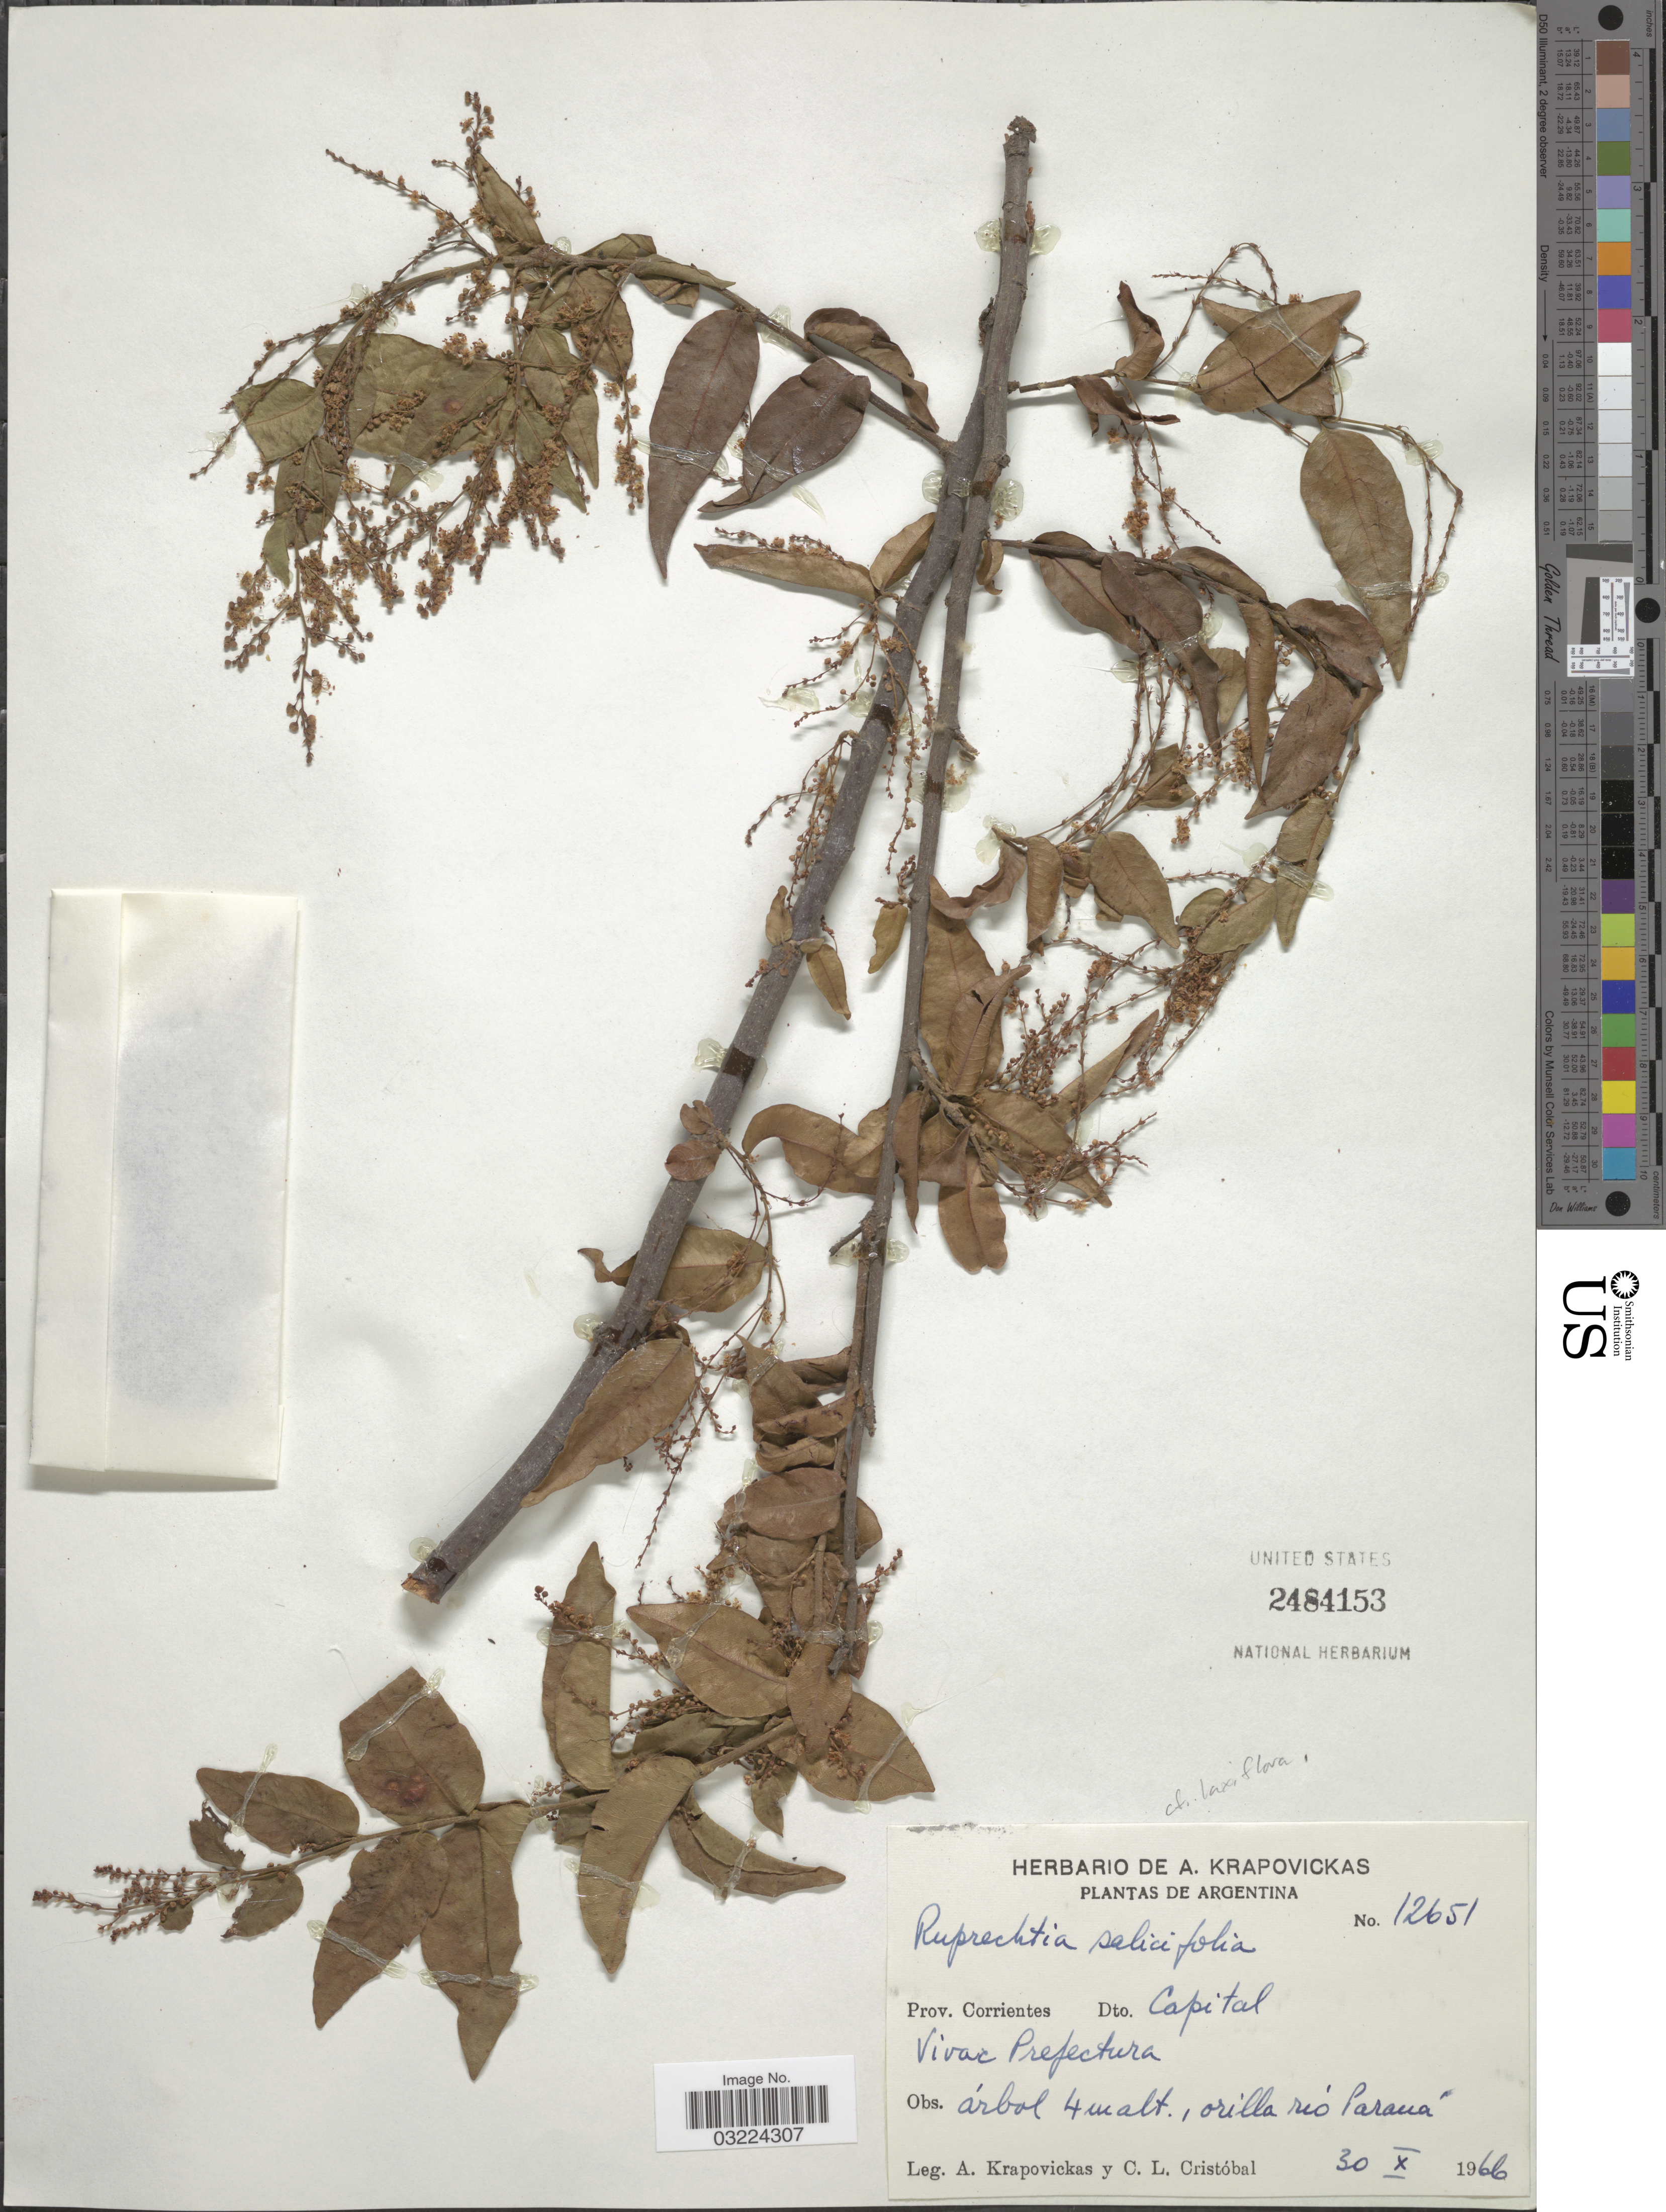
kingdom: Plantae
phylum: Tracheophyta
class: Magnoliopsida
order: Caryophyllales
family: Polygonaceae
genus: Ruprechtia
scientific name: Ruprechtia salicifolia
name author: (Cham. & Schltdl.) C.A. Mey.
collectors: A. Krapovickas & C. L. Cristóbal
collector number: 12651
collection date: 1966-10-30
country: Argentina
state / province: Corrientes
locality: Dto. Capital. Vivac [interpreted] Prefectura. Orilla río Paraná.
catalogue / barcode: US 2484153